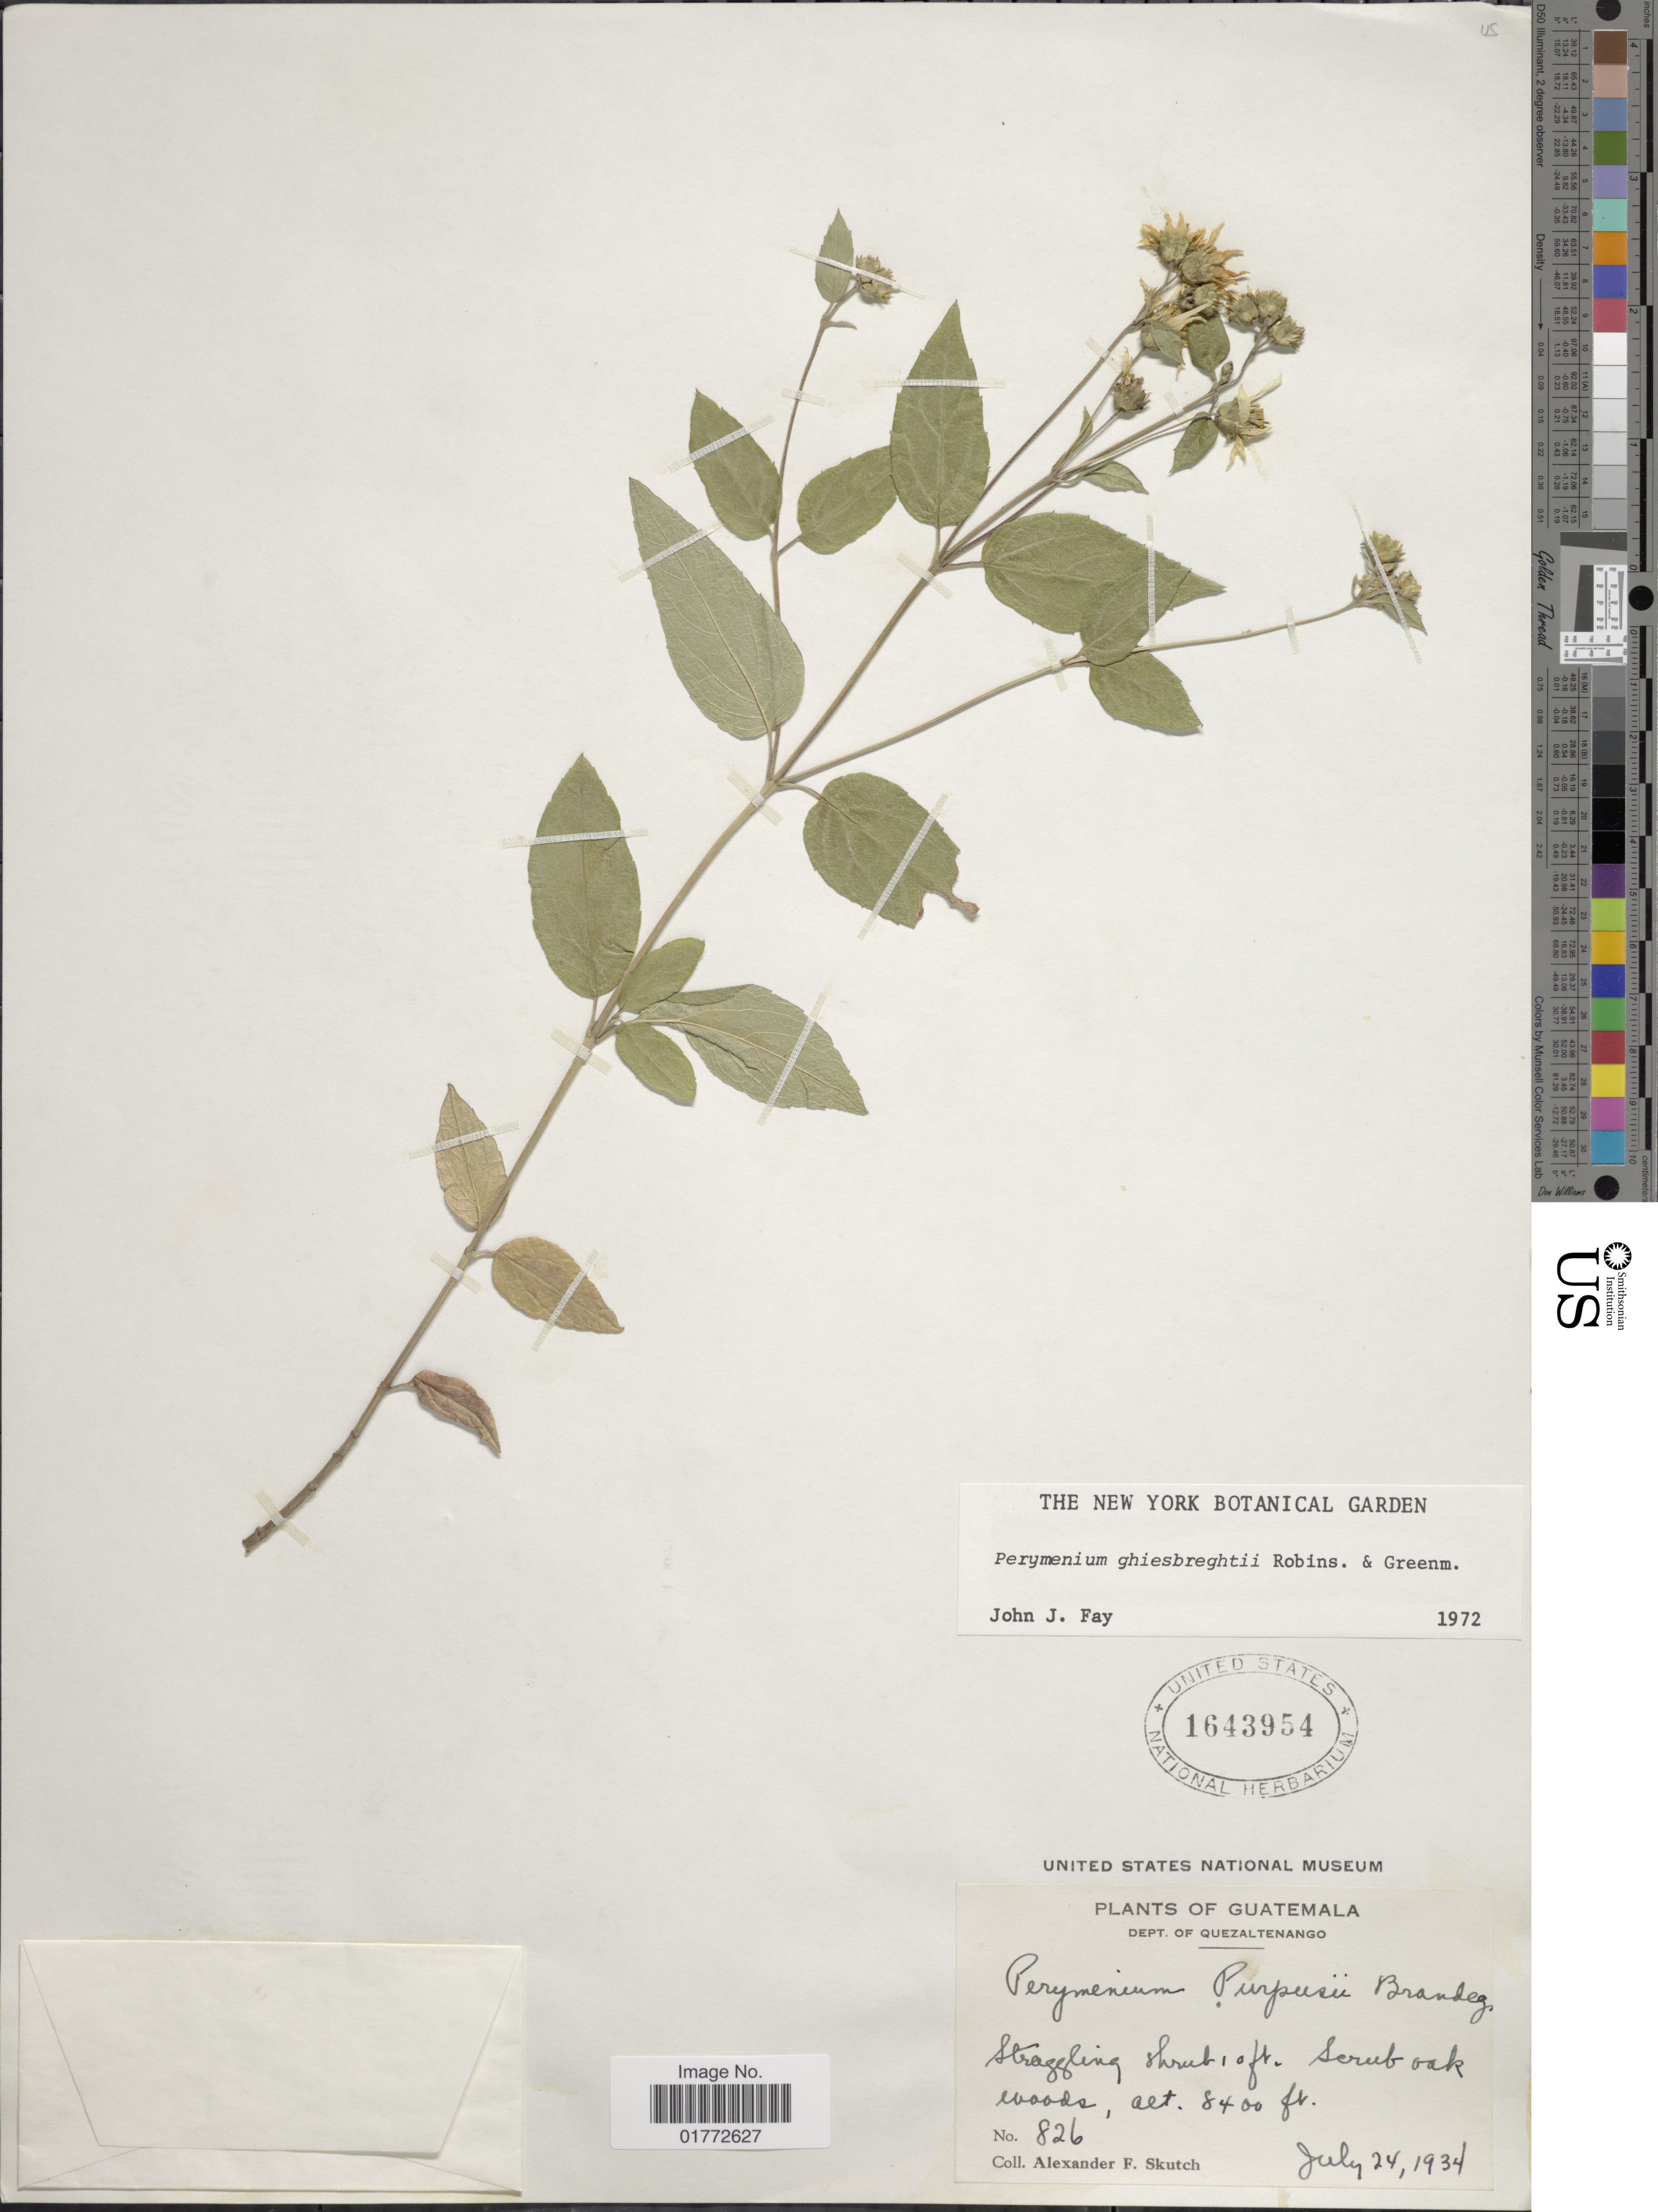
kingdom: Plantae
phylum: Tracheophyta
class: Magnoliopsida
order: Asterales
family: Asteraceae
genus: Perymenium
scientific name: Perymenium ghiesbreghtii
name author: B.L. Rob. & Greenm.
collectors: A. F. Skutch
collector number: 826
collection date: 1934-07-24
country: Guatemala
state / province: Quetzaltenango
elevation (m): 2560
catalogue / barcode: US 1643954